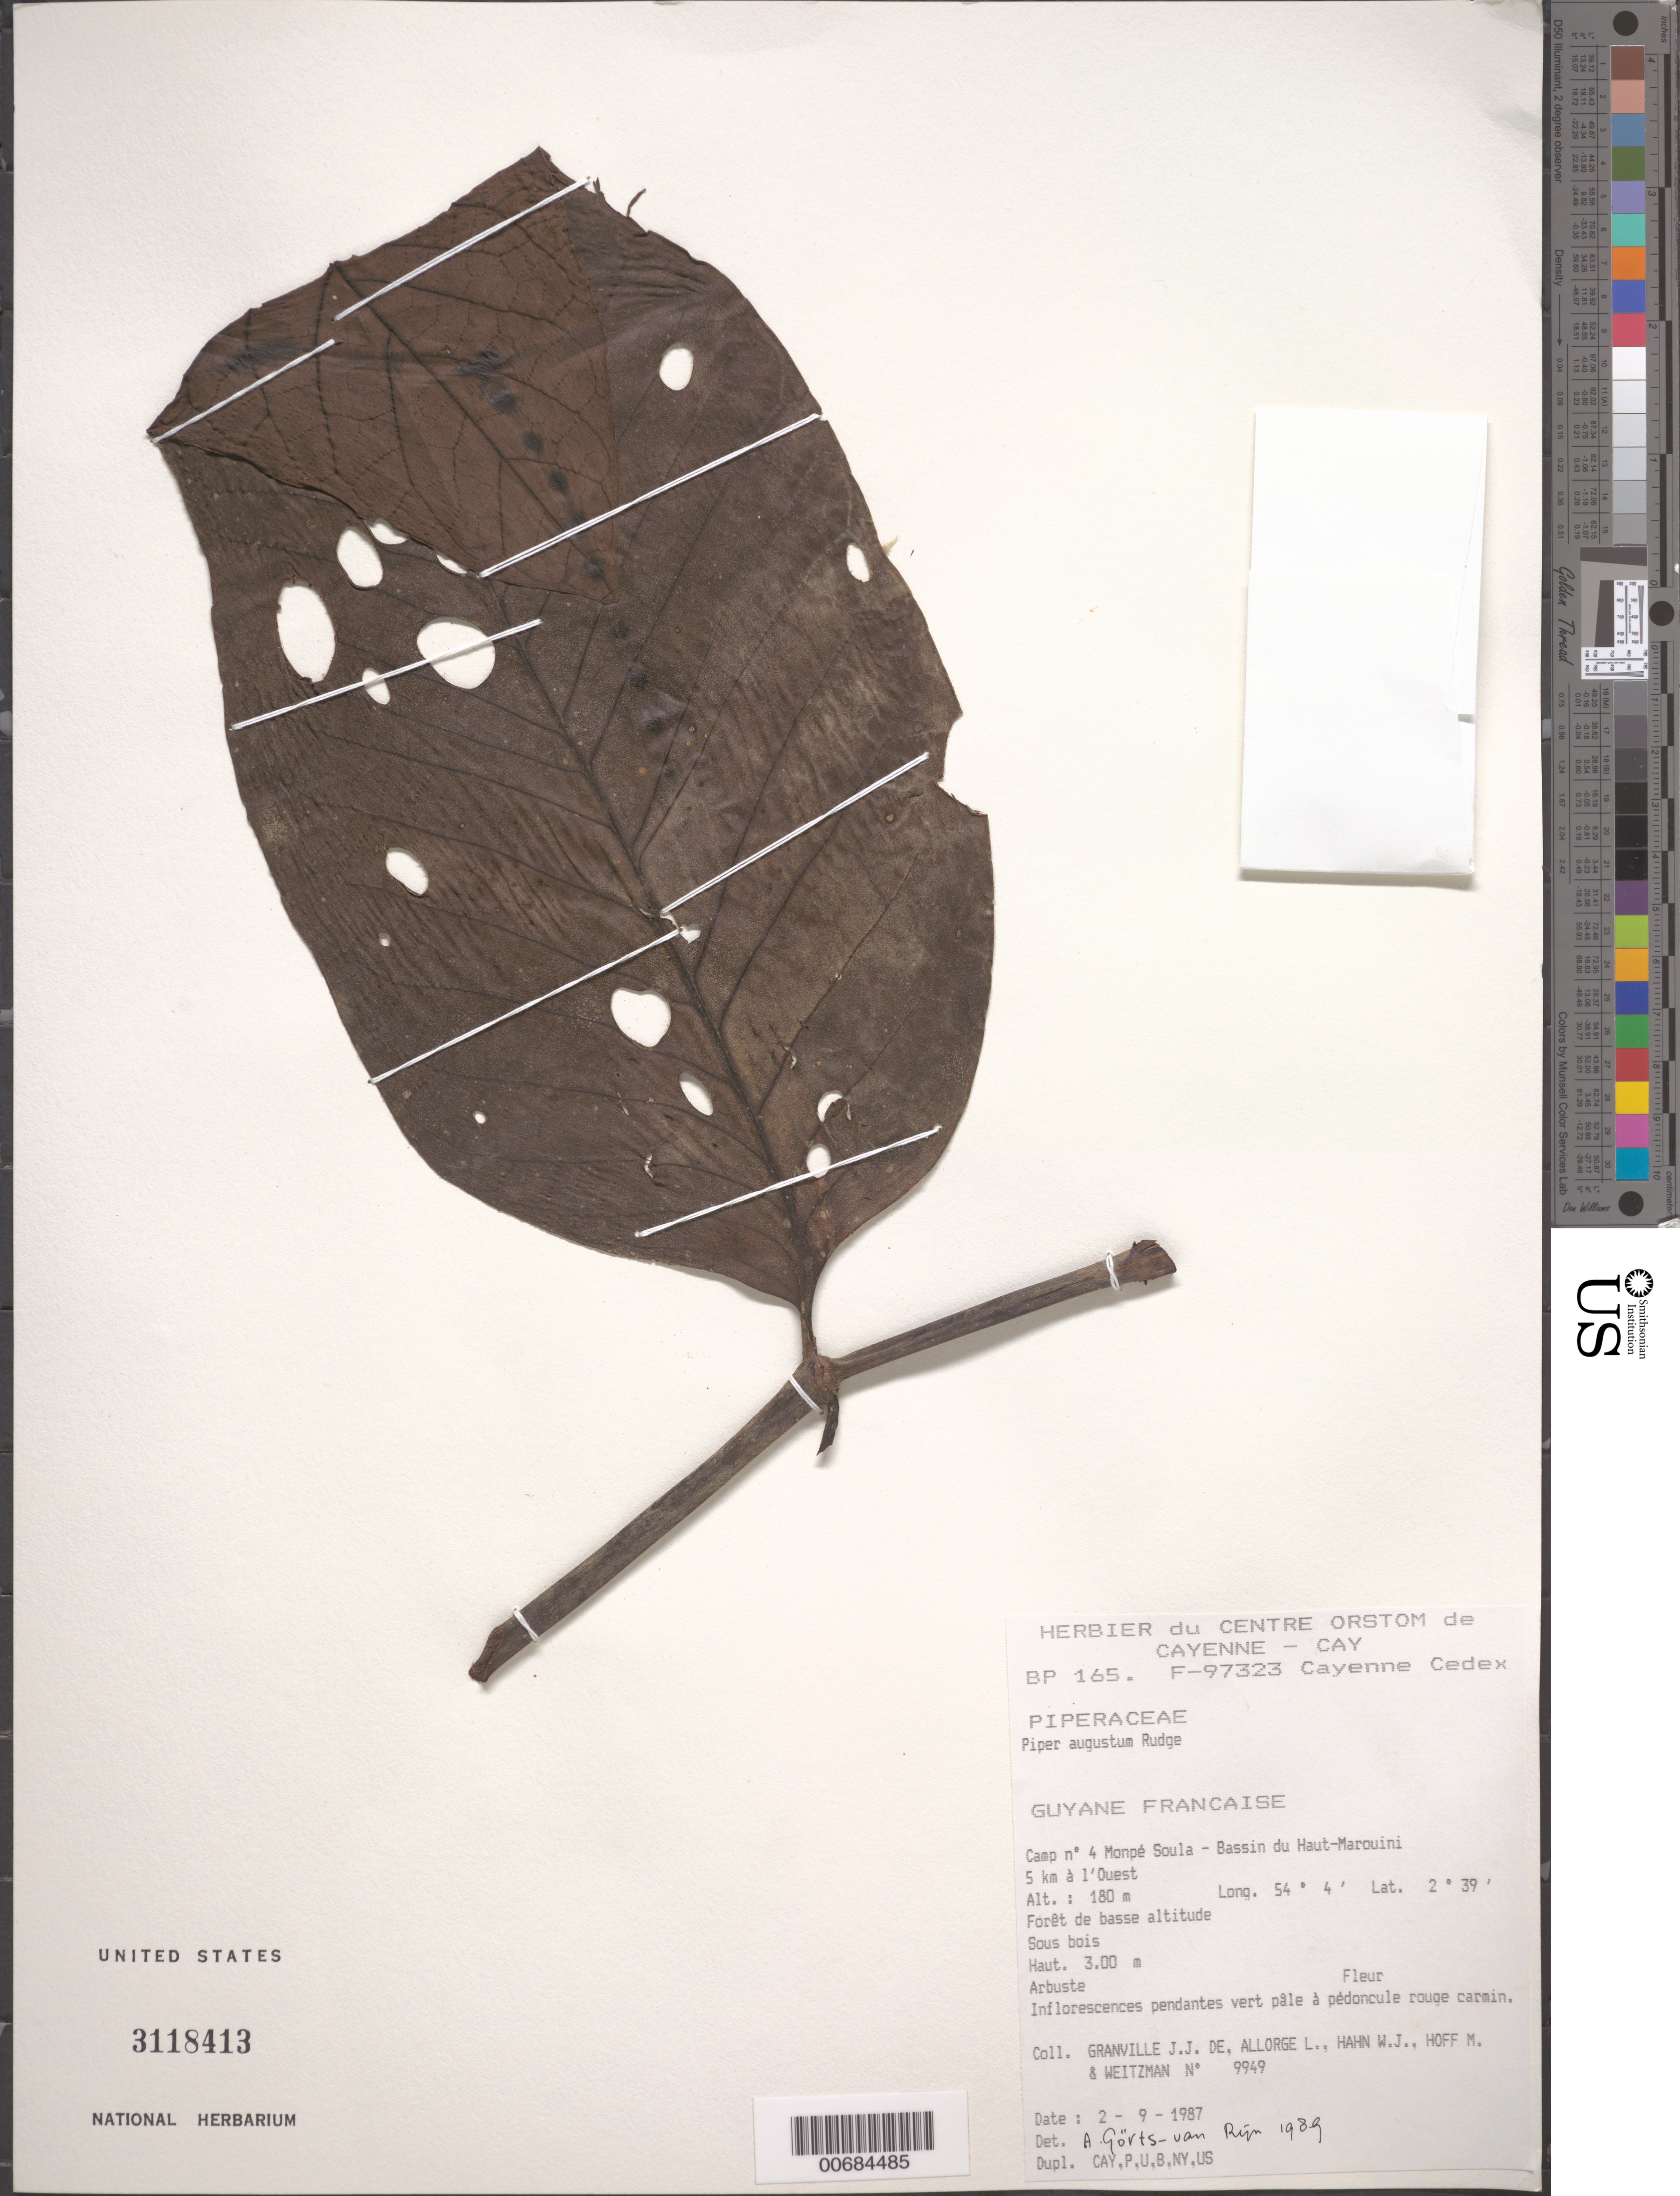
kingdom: Plantae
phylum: Tracheophyta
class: Magnoliopsida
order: Piperales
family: Piperaceae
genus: Piper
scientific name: Piper augustum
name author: Rudge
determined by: Görts-van Rijn, A. R. A.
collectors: J.-J. de Granville, L. Allorge, W. J. Hahn, M. Hoff & A. L. Weitzman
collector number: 9949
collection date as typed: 2-Sep-87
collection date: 1987-09-02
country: French Guiana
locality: Monpé Soula, Camp #4, Bassin du Haut-Marouini, 5 km to W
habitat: Forêt de basse altitude. Sous bois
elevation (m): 180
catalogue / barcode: US 3118413